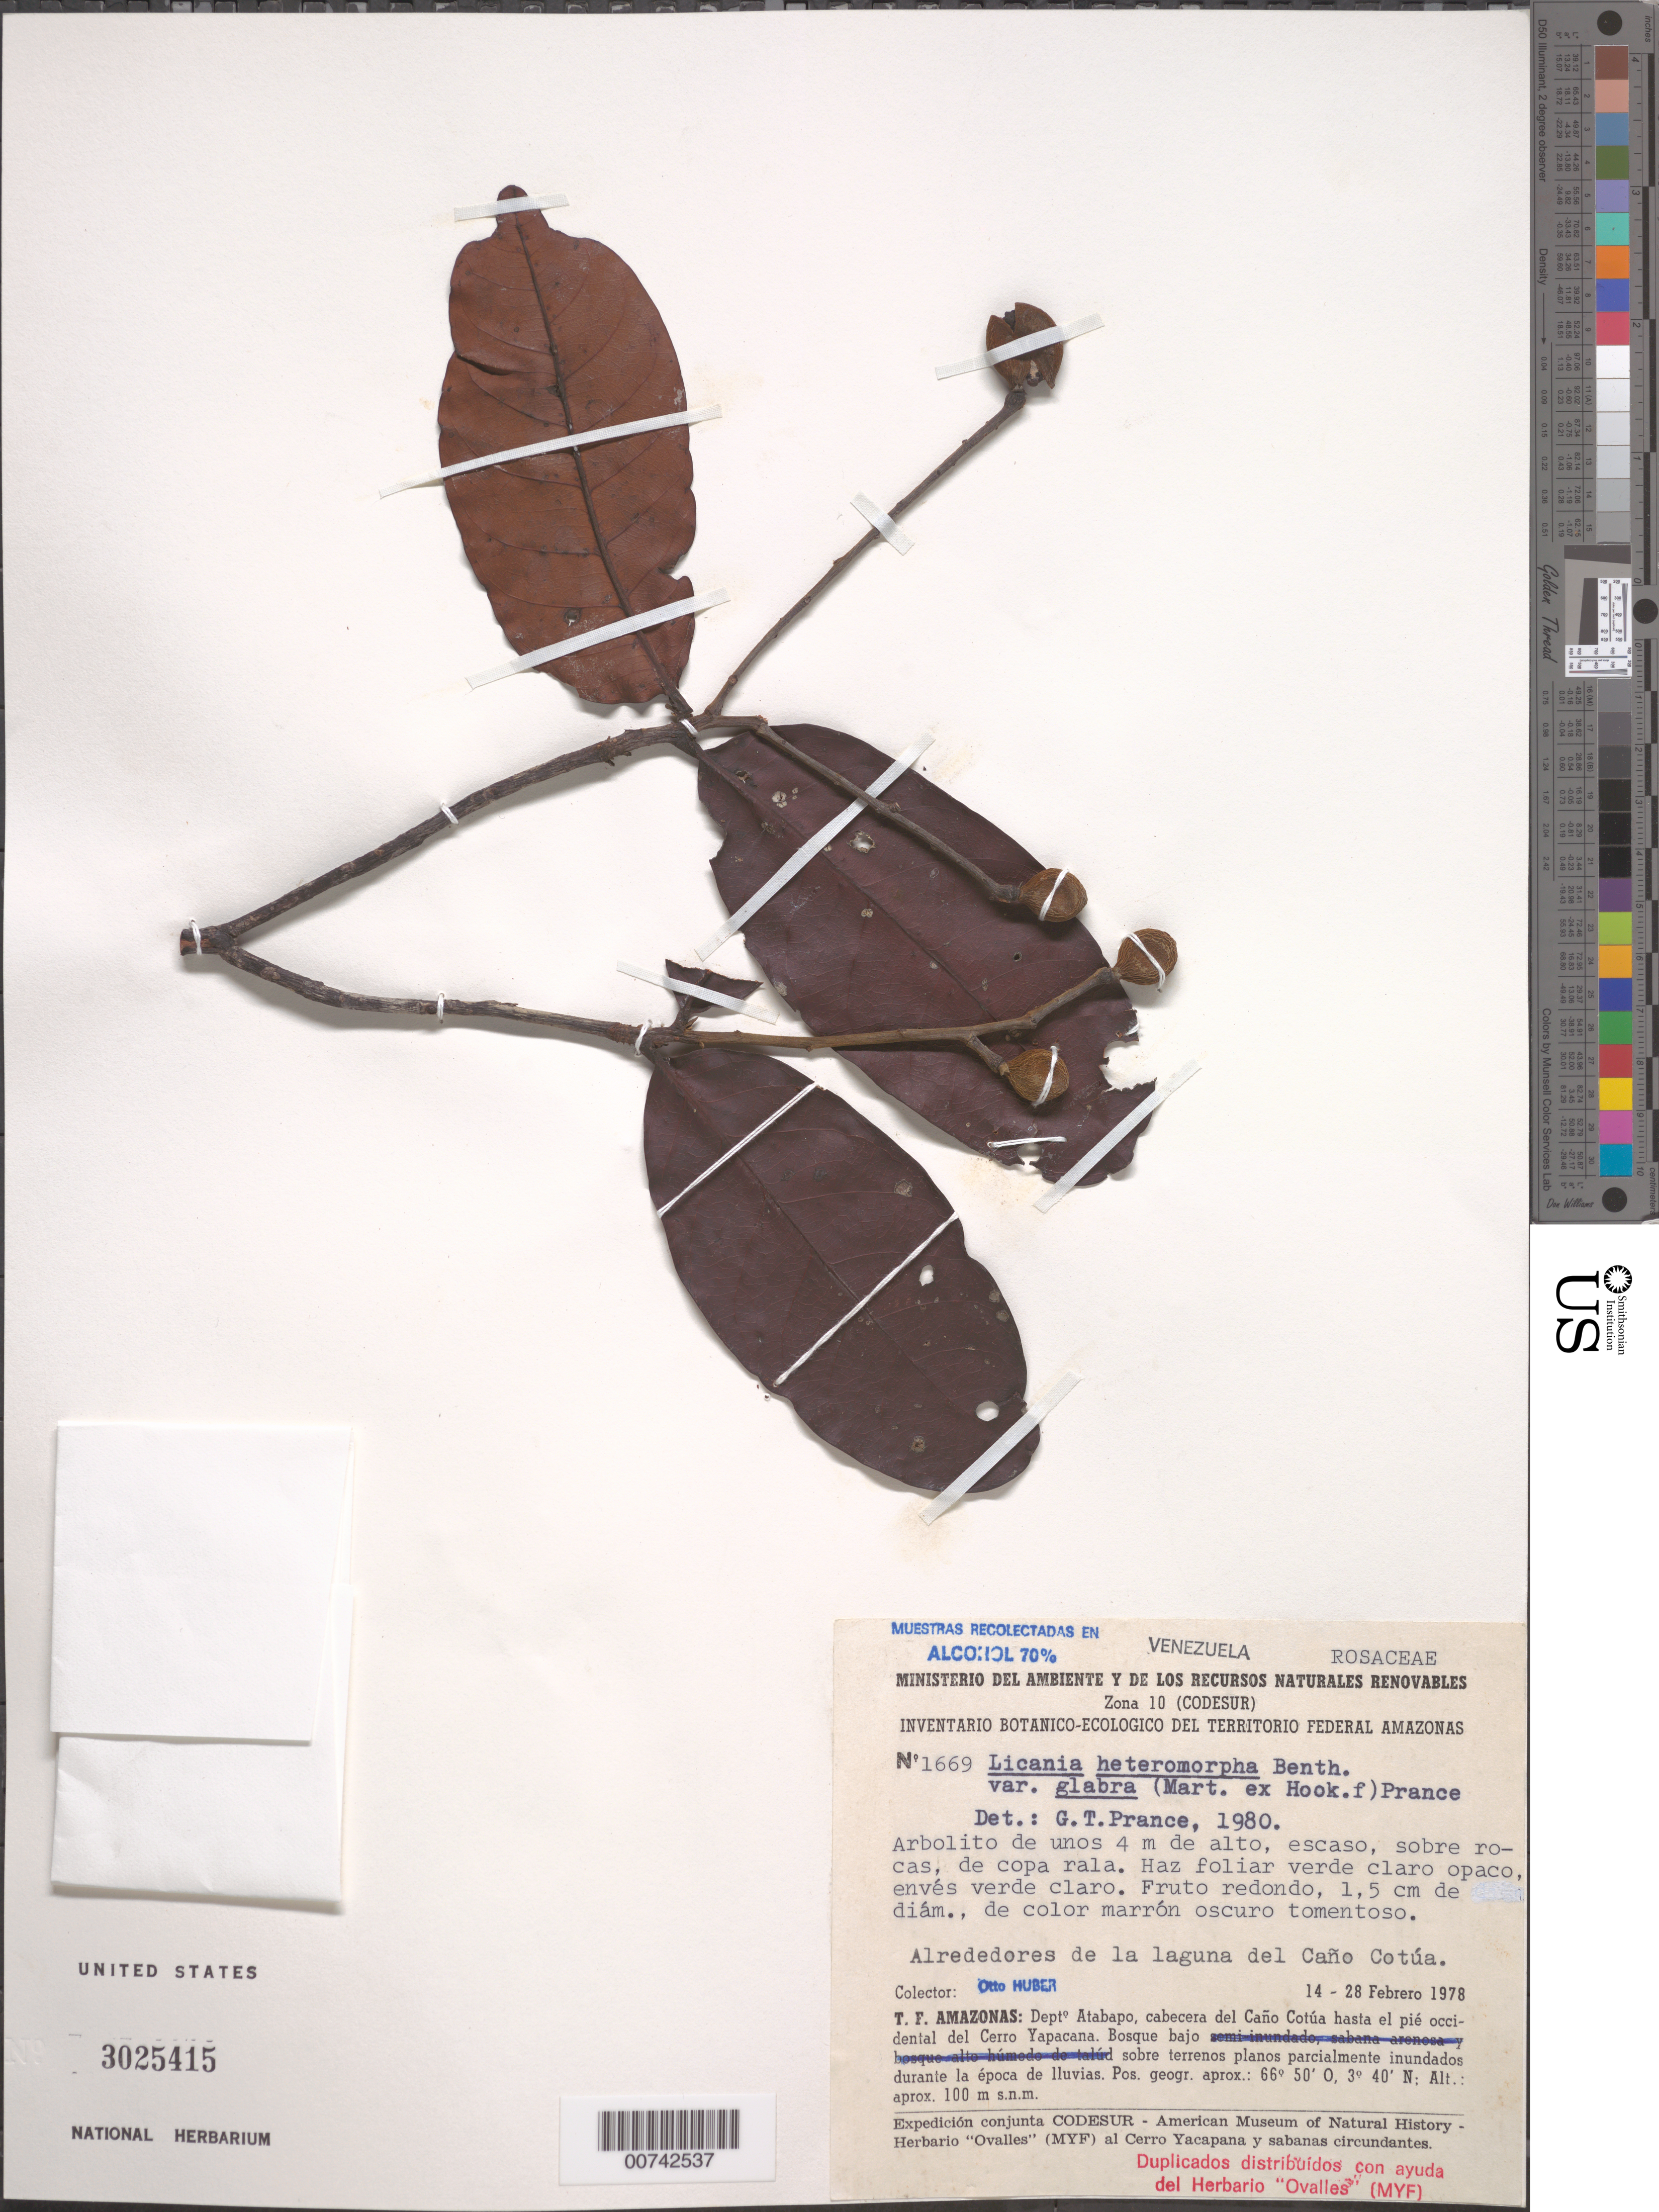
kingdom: Plantae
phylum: Tracheophyta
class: Magnoliopsida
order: Malpighiales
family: Chrysobalanaceae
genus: Hymenopus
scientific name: Hymenopus heteromorphus var. glabrus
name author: (Mart. ex Hook. f.) Sothers & Prance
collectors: O. Huber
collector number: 1669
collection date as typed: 14-Feb-78 to 28-Feb-78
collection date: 1978-02-14/1978-02-28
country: Venezuela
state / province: Amazonas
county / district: Atabapo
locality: Caño Cotúa hasta el pié occidental del Cerro Yapacána, laguna del Caño Cotua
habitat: Bosque bajo sobre terrenos planos parcialmente inundados durante la época de iluvias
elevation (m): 100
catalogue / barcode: US 3025415